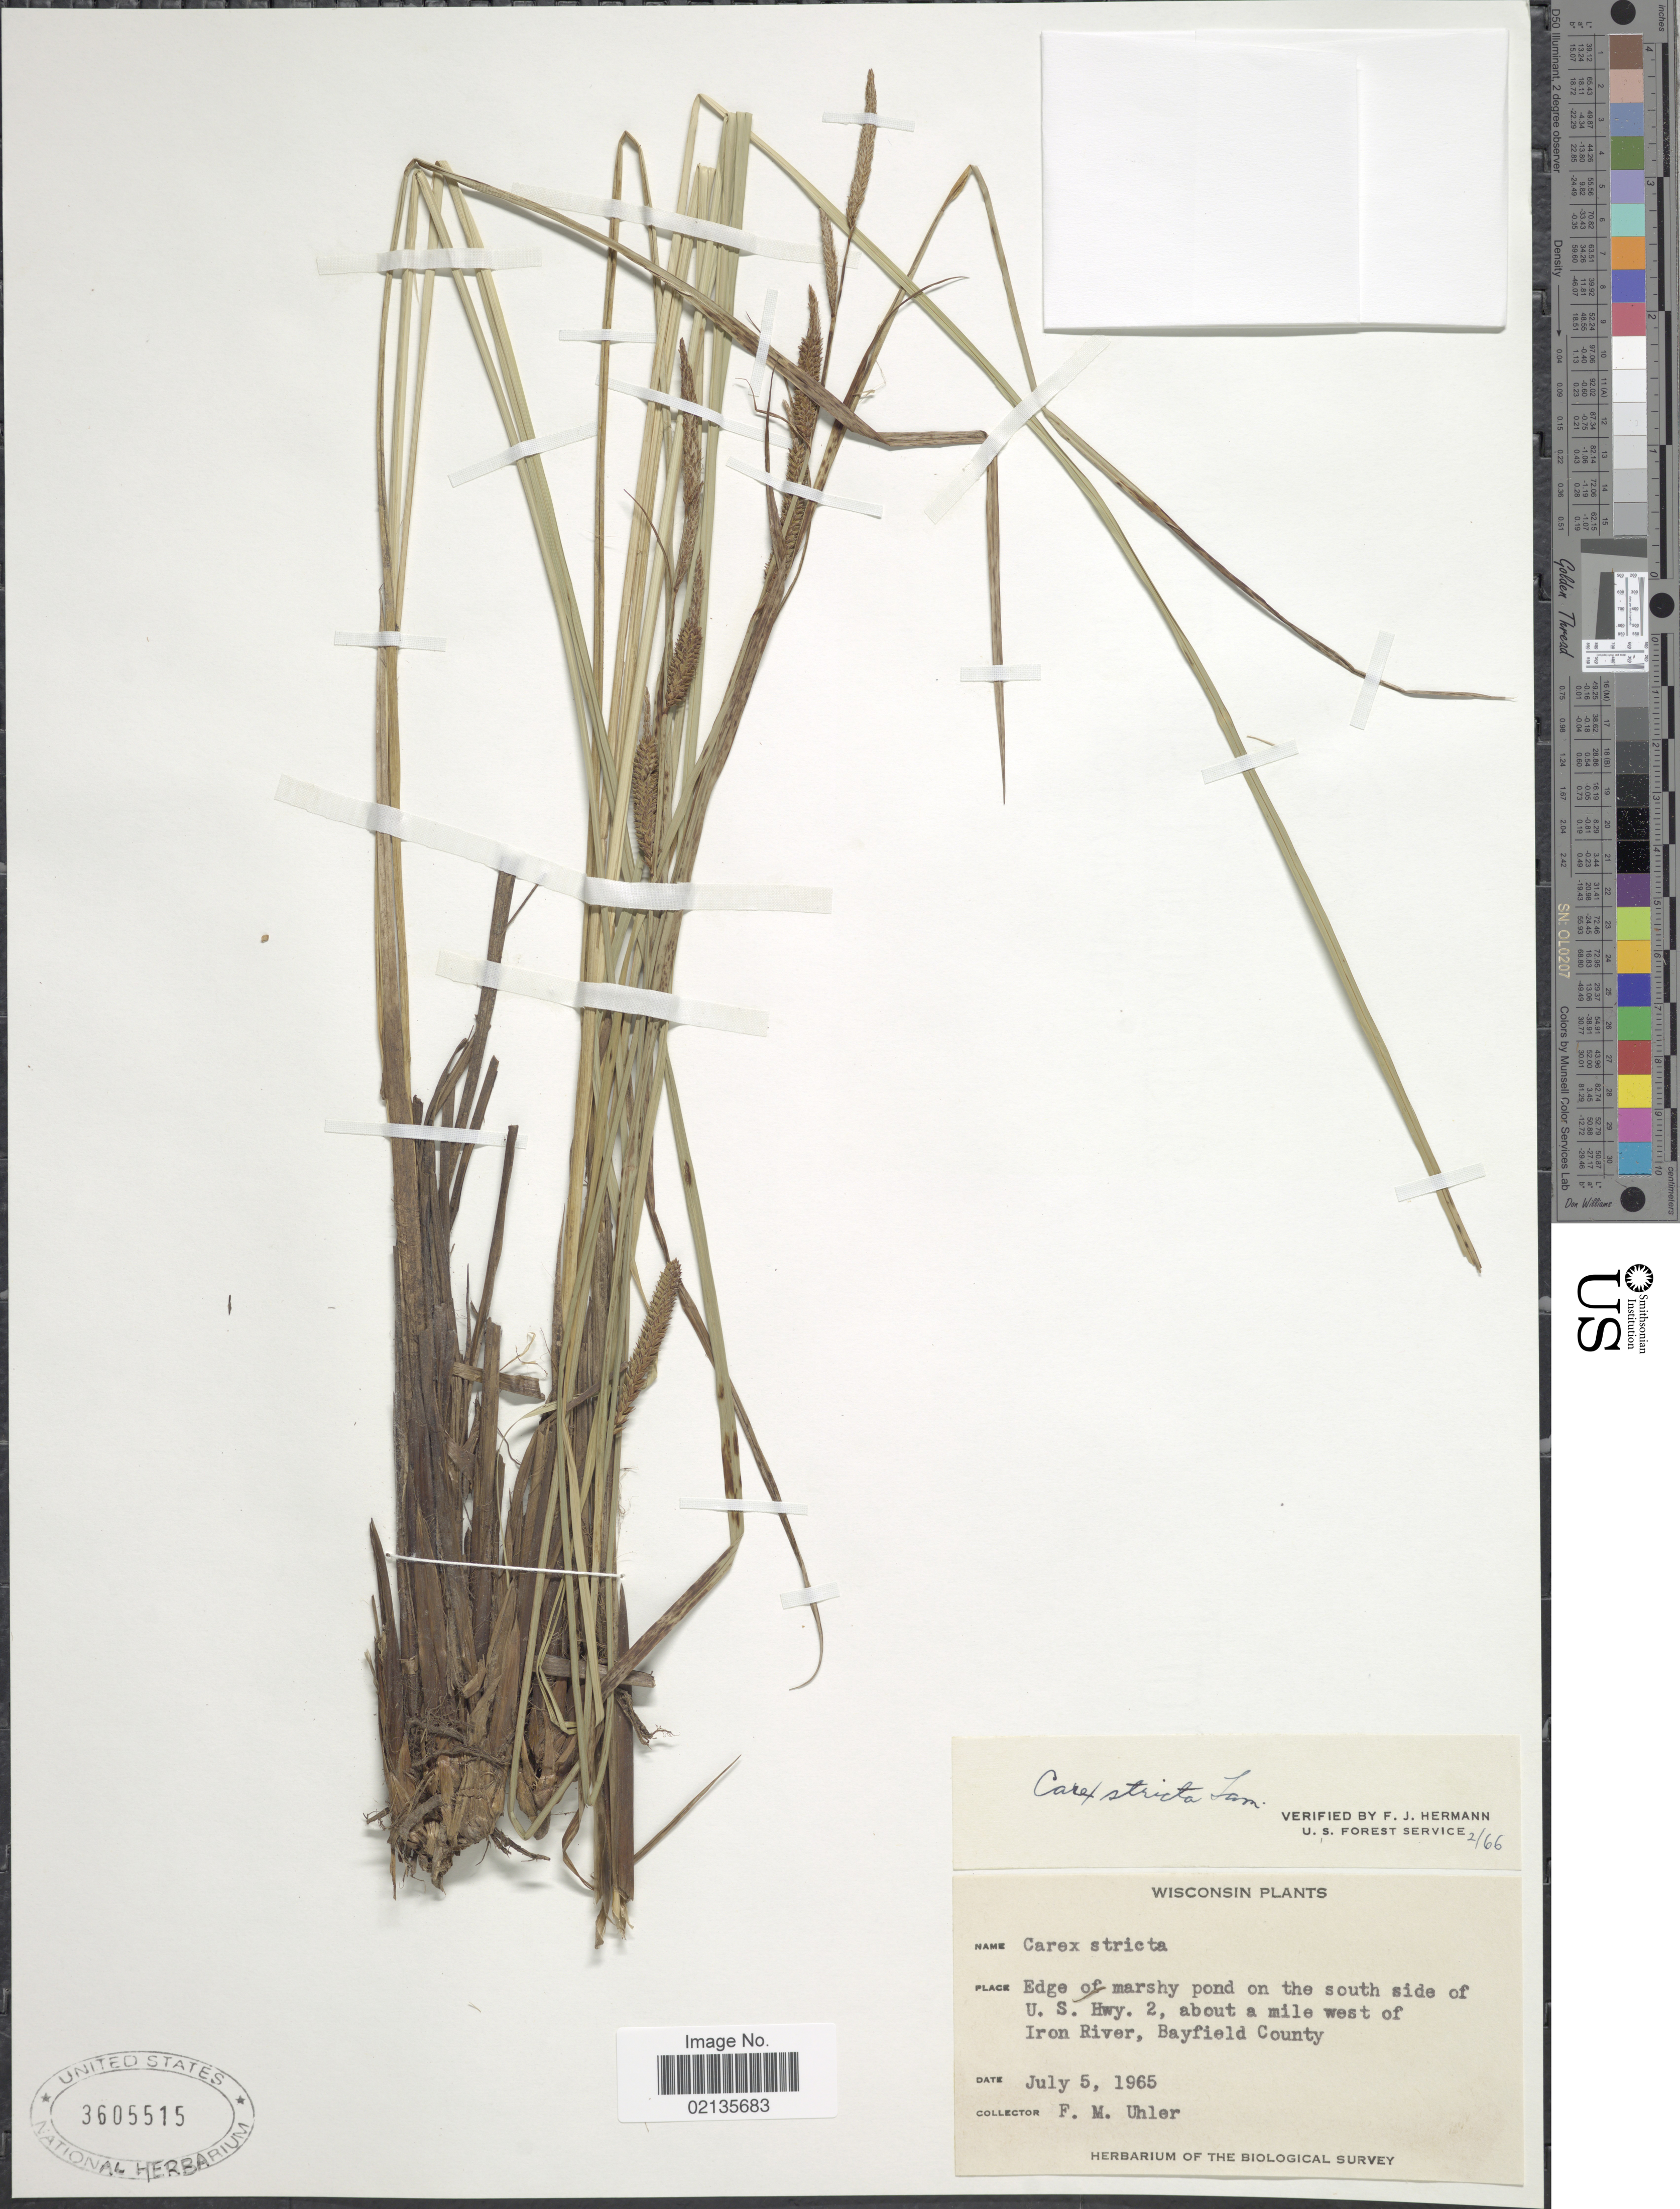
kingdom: Plantae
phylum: Tracheophyta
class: Liliopsida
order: Poales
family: Cyperaceae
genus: Carex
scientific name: Carex stricta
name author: Lam.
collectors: F. M. Uhler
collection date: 1965-07-05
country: United States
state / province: Wisconsin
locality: Edge of marshy pond on the south side of U.S. Hwy. 2, about a mile west of Iron River, Bayfield County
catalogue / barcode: US 3605515